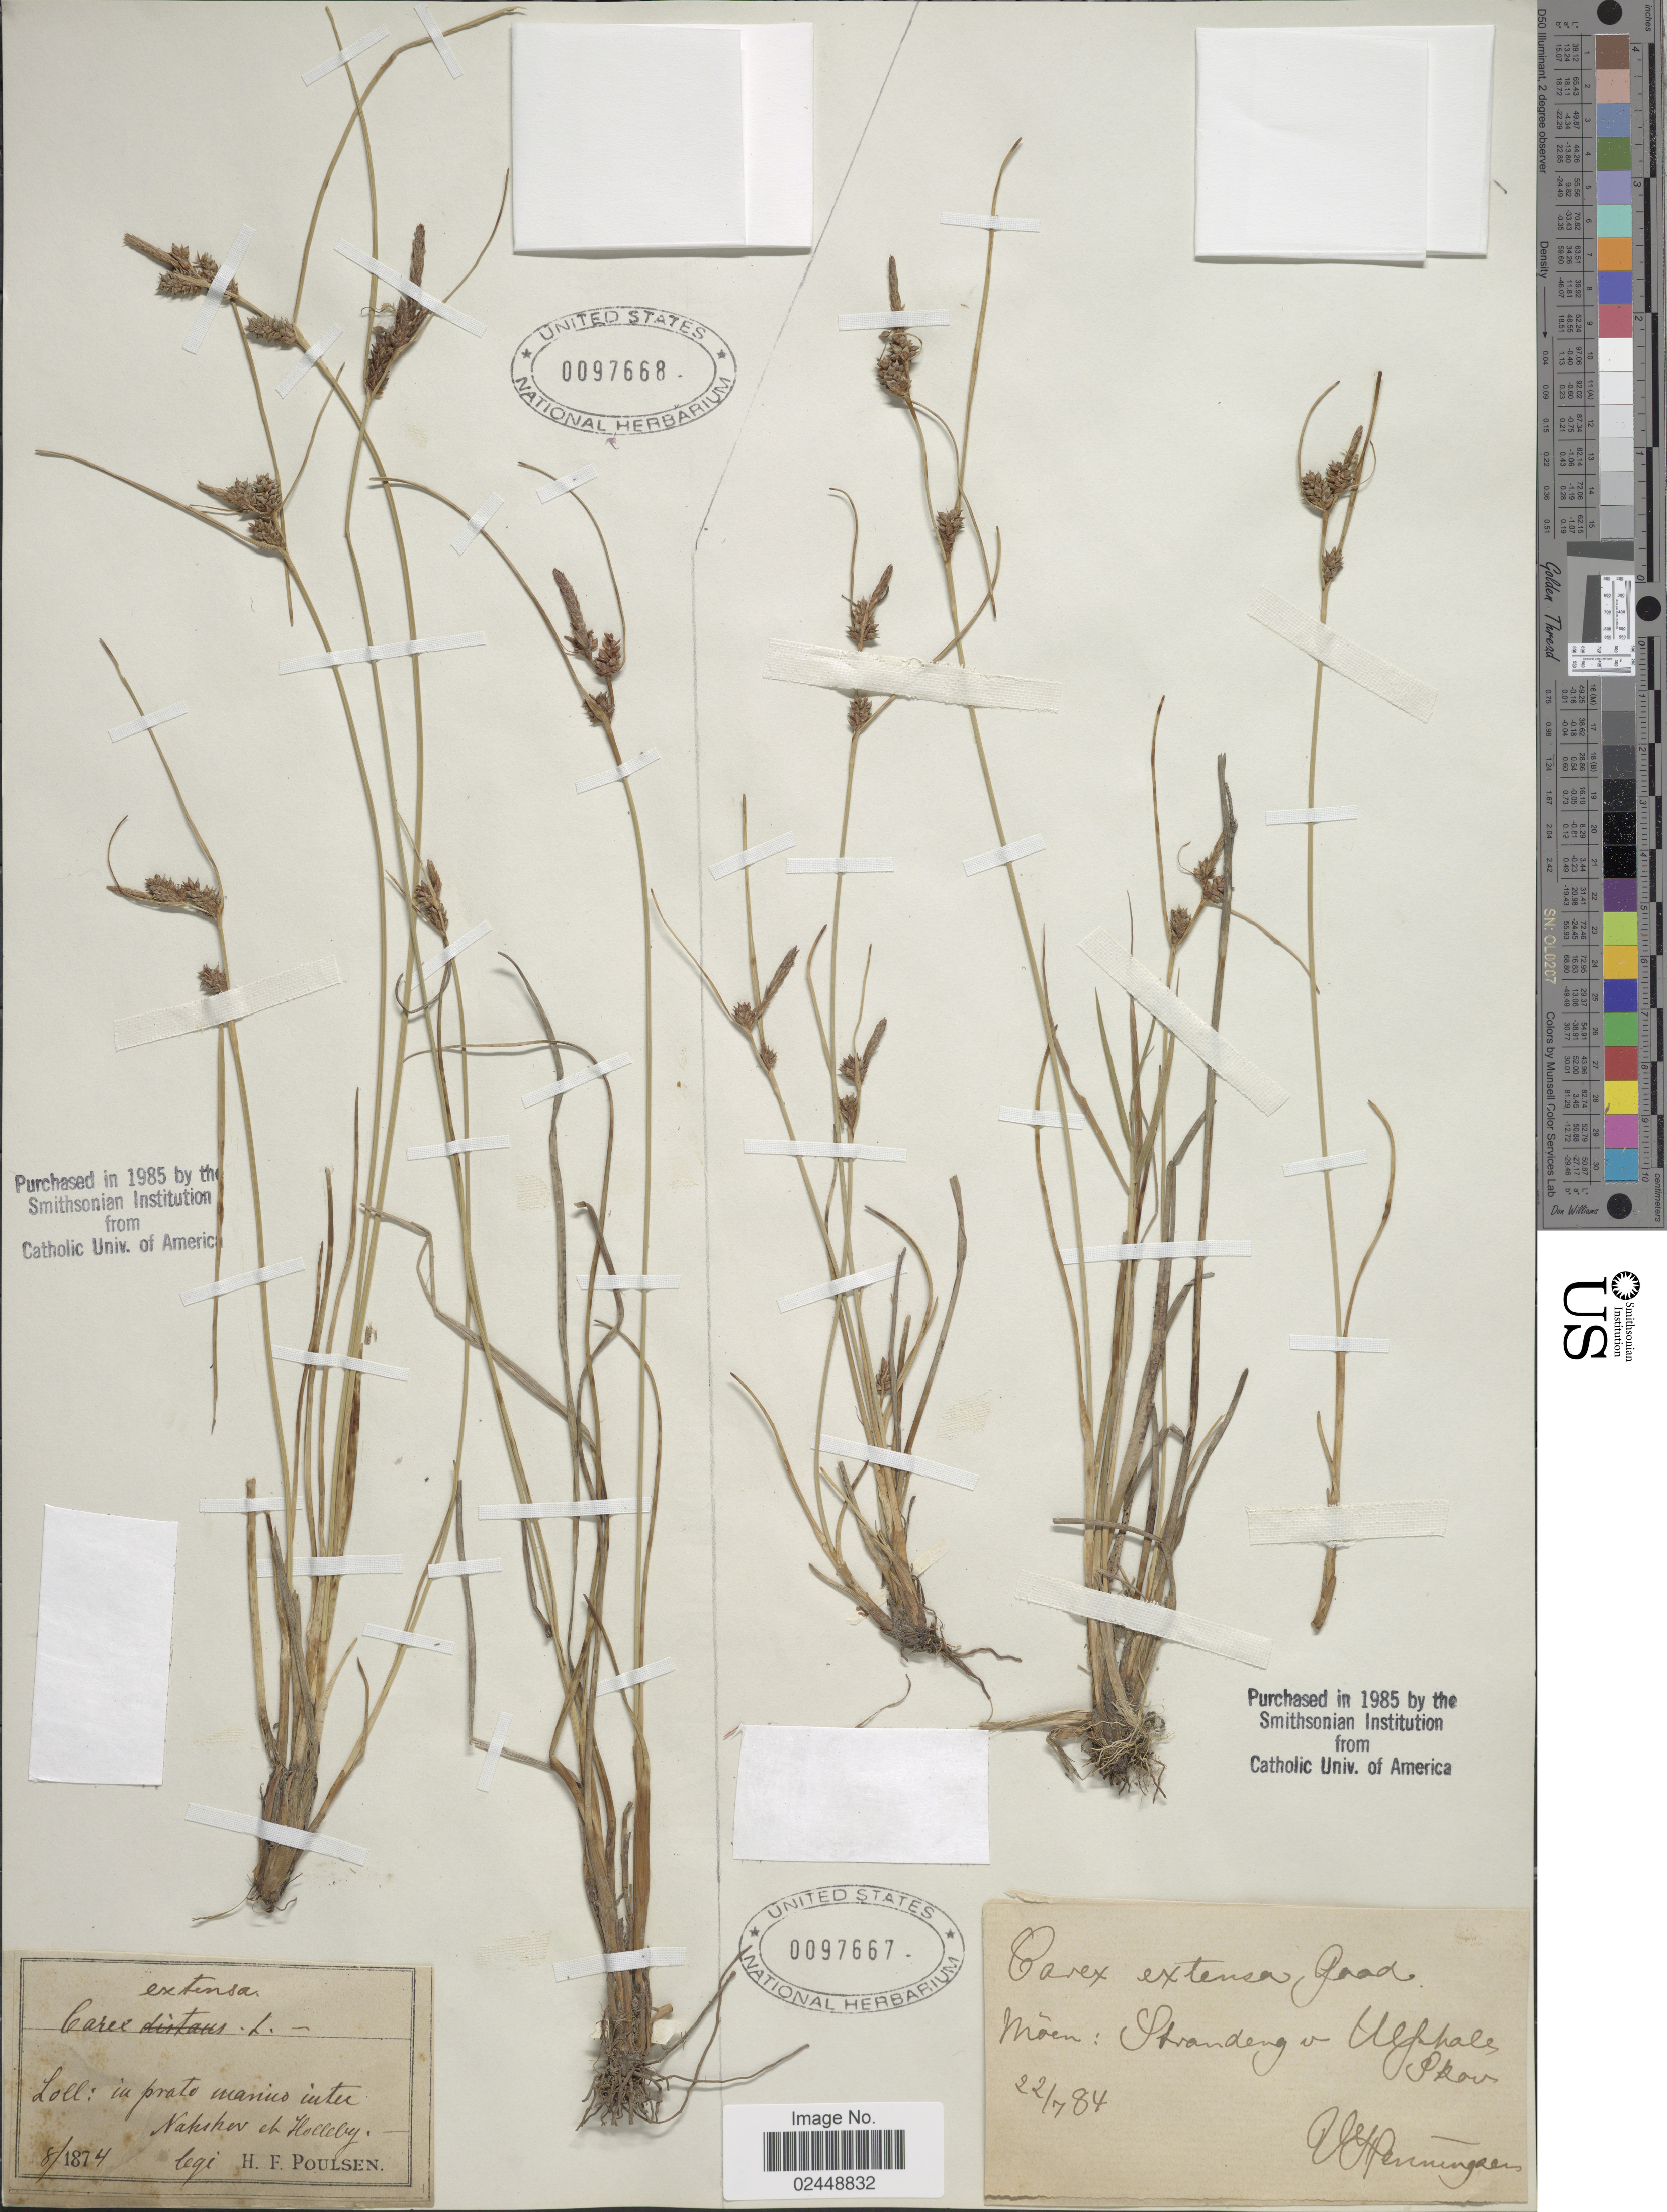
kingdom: Plantae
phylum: Tracheophyta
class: Liliopsida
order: Poales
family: Cyperaceae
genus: Carex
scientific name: Carex extensa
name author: Gooden.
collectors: V. Pennington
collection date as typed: Transcribed d/m/y: 22/7/84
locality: Moen: Strandeng v Ulfphales Prov.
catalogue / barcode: US 97667